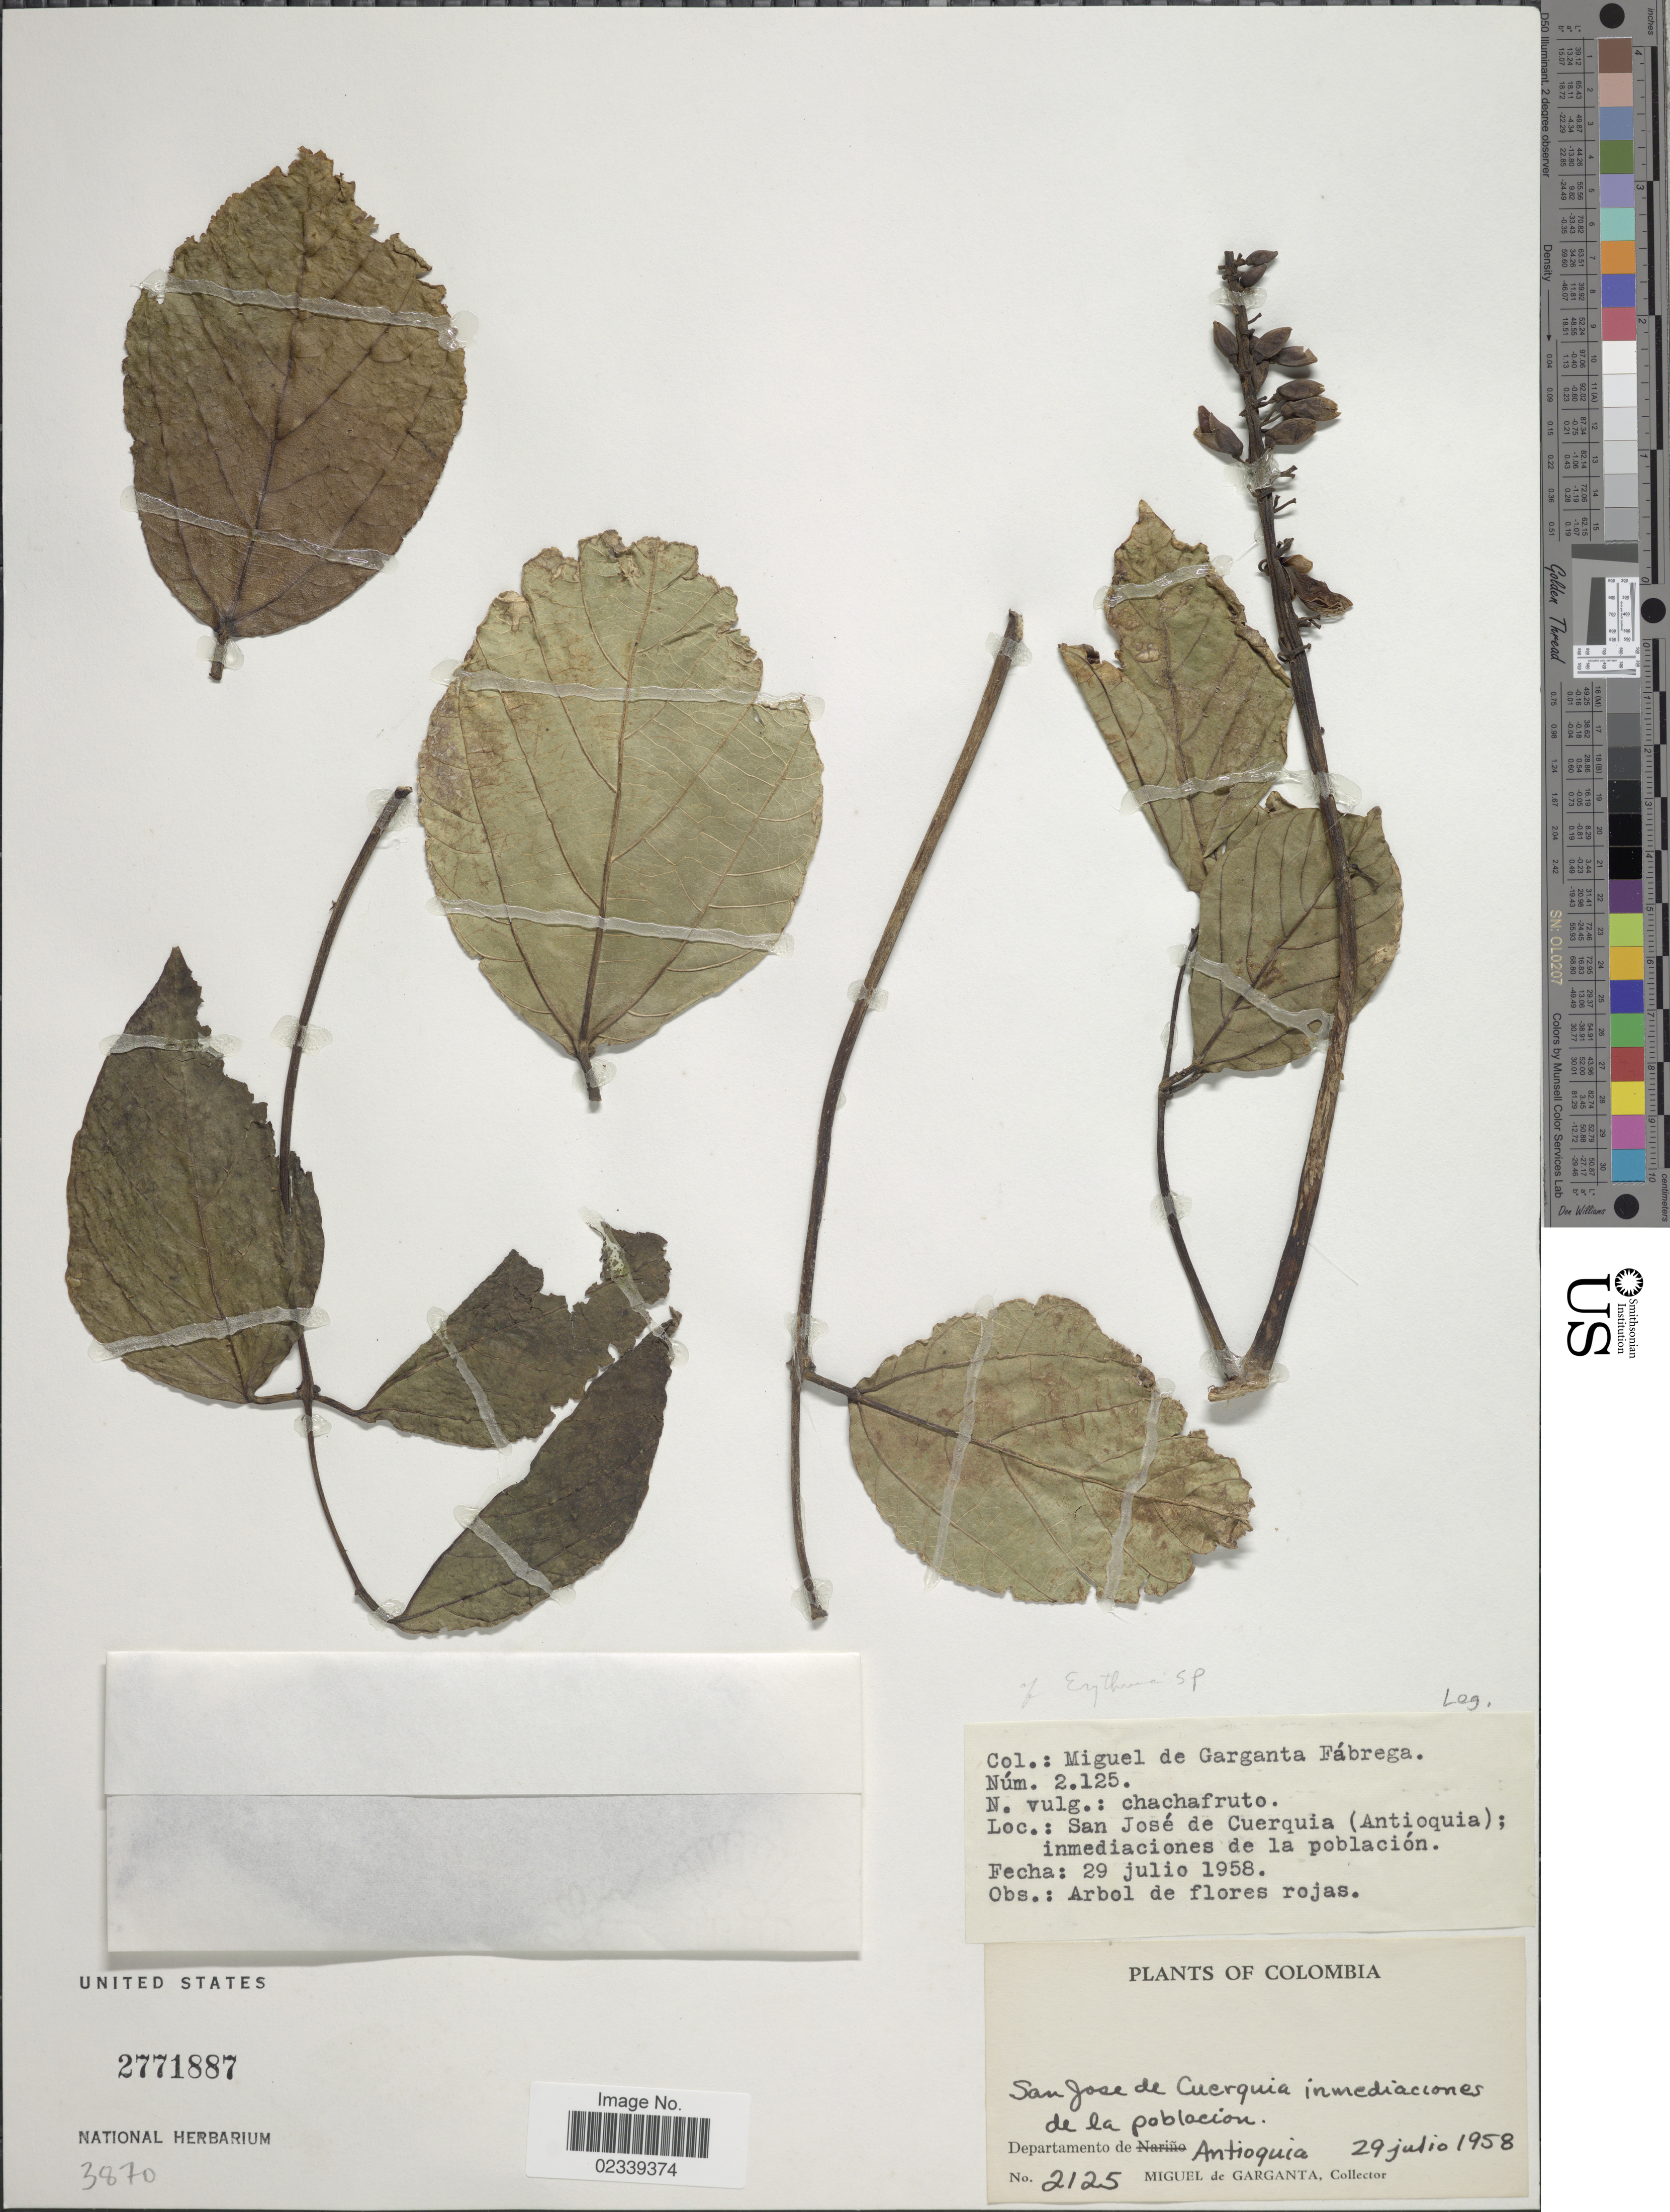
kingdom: Plantae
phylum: Tracheophyta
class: Magnoliopsida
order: Fabales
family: Fabaceae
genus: Erythrina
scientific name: Erythrina sp.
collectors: M. Garganta-Fábrega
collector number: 2125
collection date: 1958-07-29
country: Colombia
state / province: Antioquia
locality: San Jose de Cuerquia inmediaciones de la poblacion.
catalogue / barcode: US 2771887